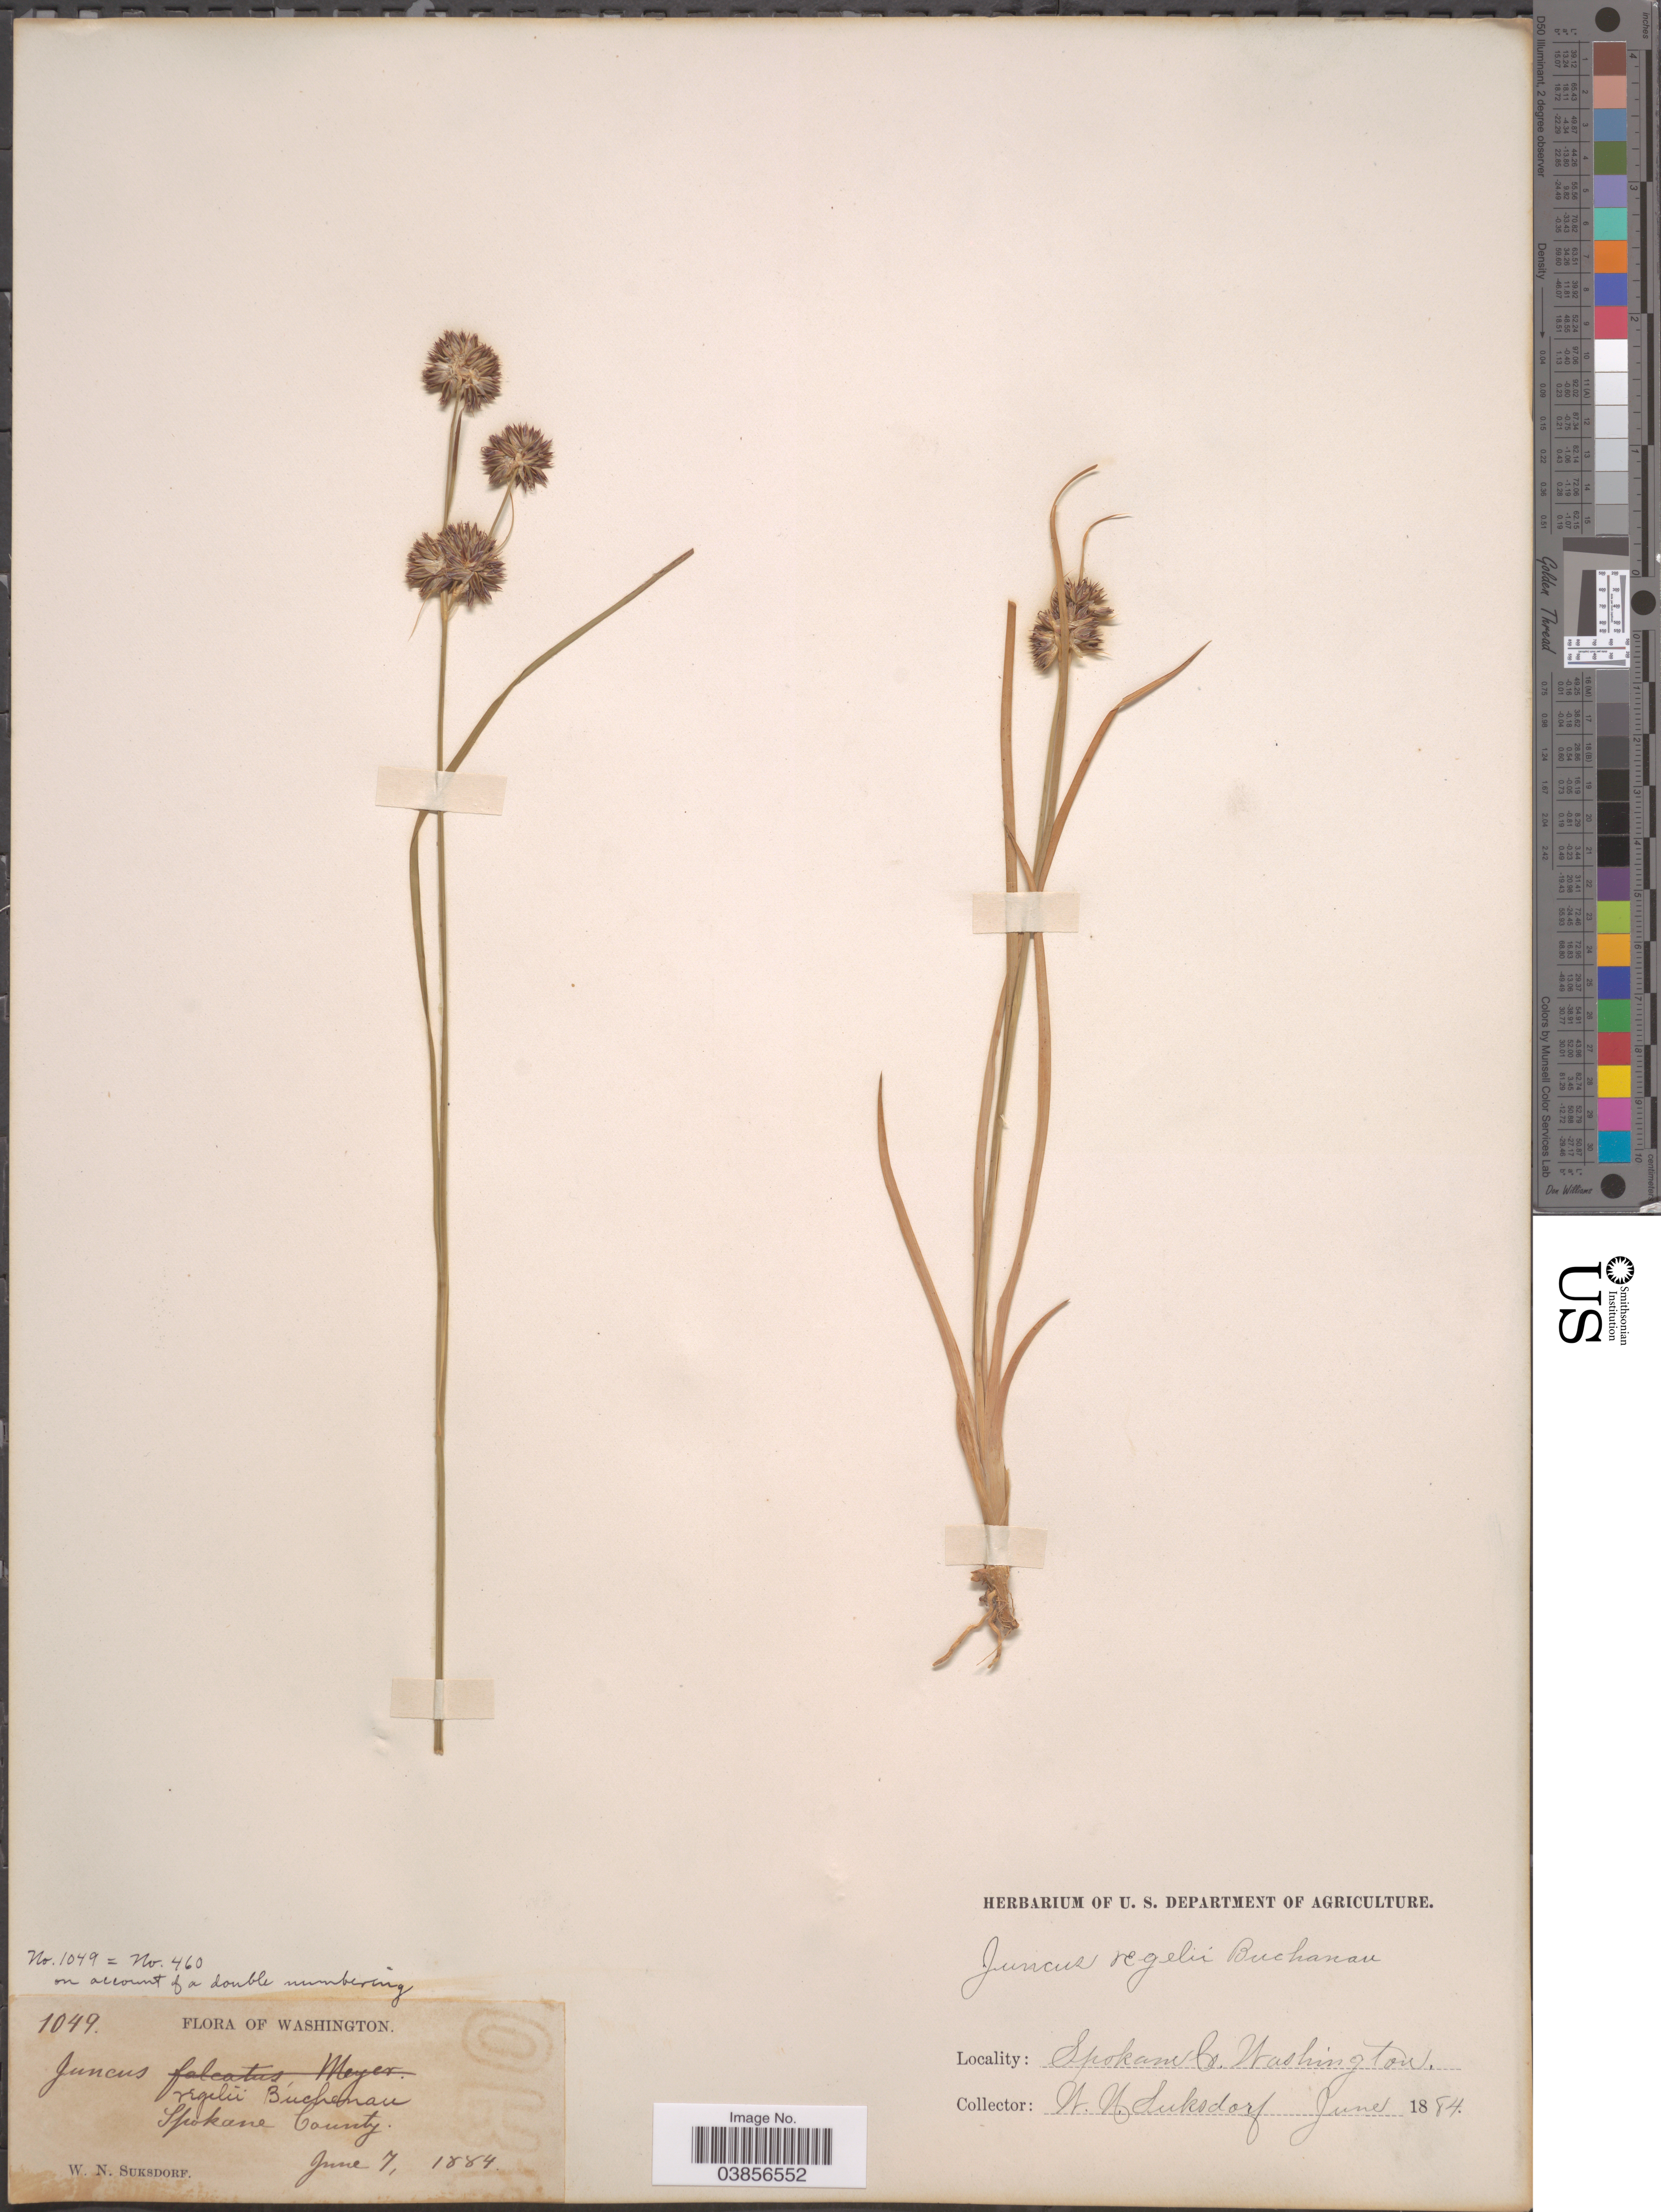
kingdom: Plantae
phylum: Tracheophyta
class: Liliopsida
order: Poales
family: Juncaceae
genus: Juncus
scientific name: Juncus regelii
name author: Buchenau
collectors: W. N. Suksdorf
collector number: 1049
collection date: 1884-06-07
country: United States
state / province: Washington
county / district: Spokane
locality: Spokane County.